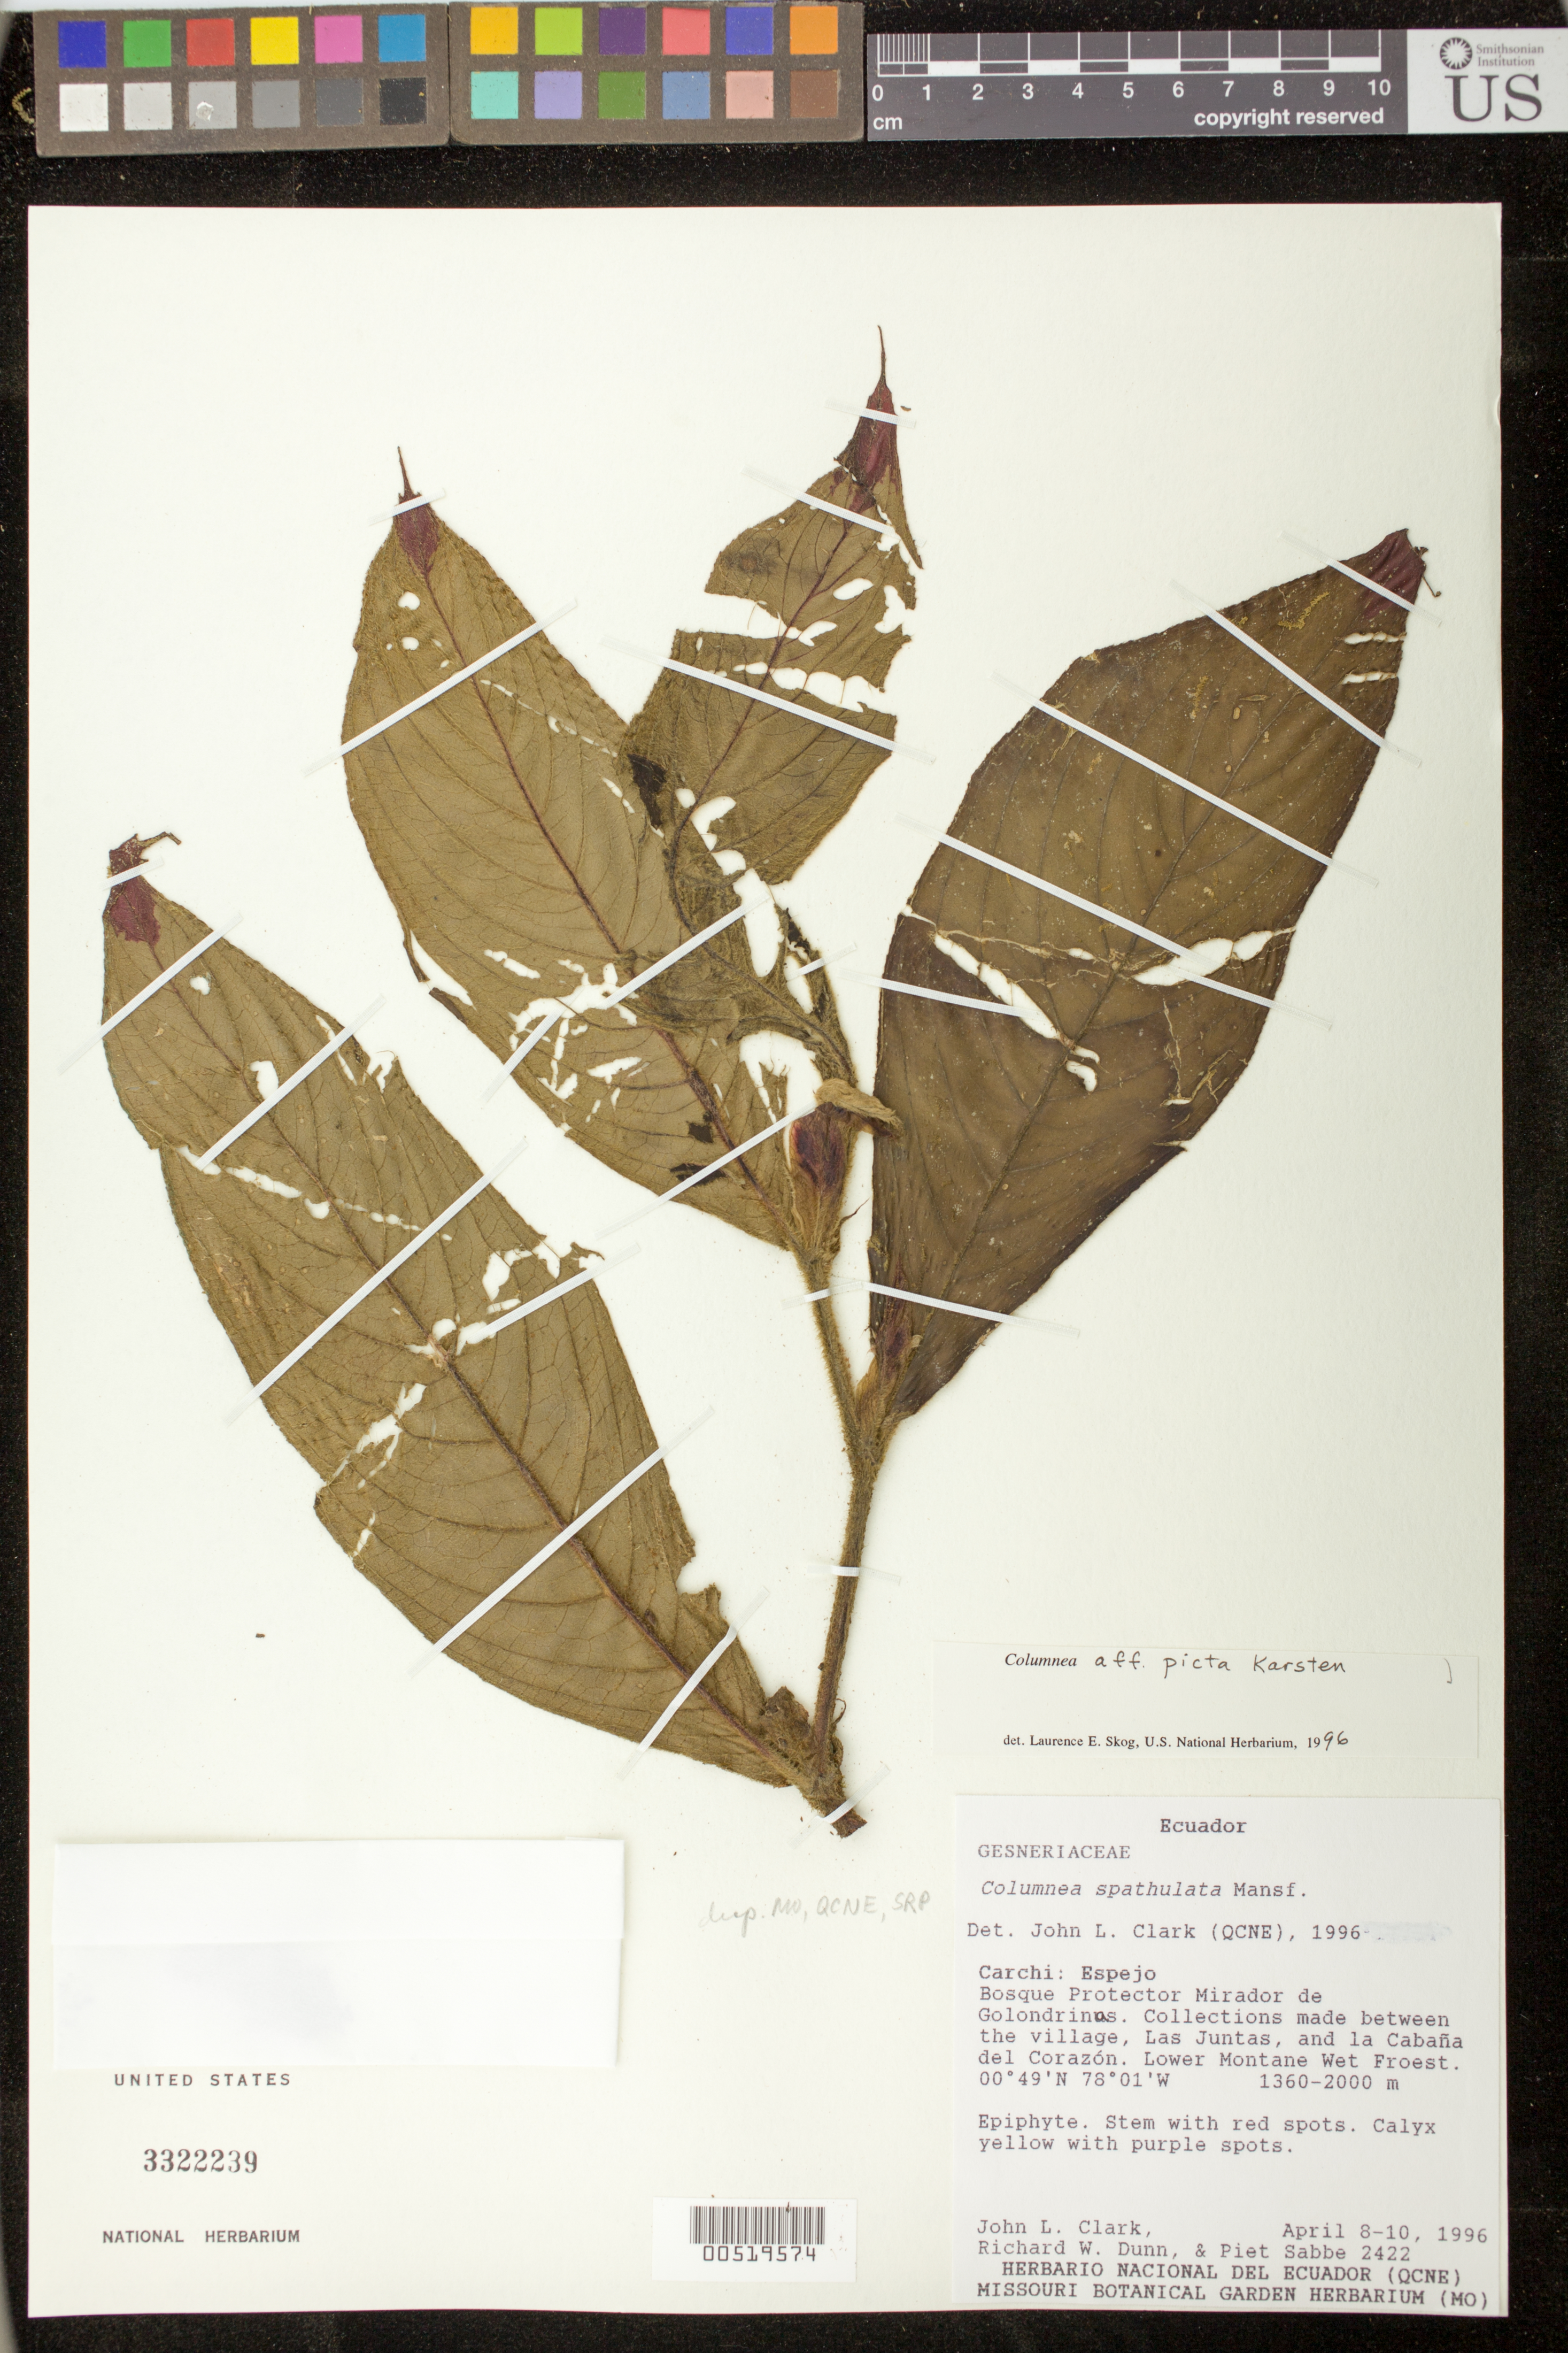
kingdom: Plantae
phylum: Tracheophyta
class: Magnoliopsida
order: Lamiales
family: Gesneriaceae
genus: Columnea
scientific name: Columnea karsteniana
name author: Singh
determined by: Skog, Laurence E.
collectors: J. L. Clark, R. Dunn & P. Sabbe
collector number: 2422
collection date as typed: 8-10 Apr 1996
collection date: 1996-04-08/1996-04-10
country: Ecuador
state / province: Carchi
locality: Espejo; Bosque Protector Mirador de Golondrinas; between the village, Las Juntas, and la Cabaña del Corazón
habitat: Lower montane wet forest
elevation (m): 1360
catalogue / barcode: US 3322239